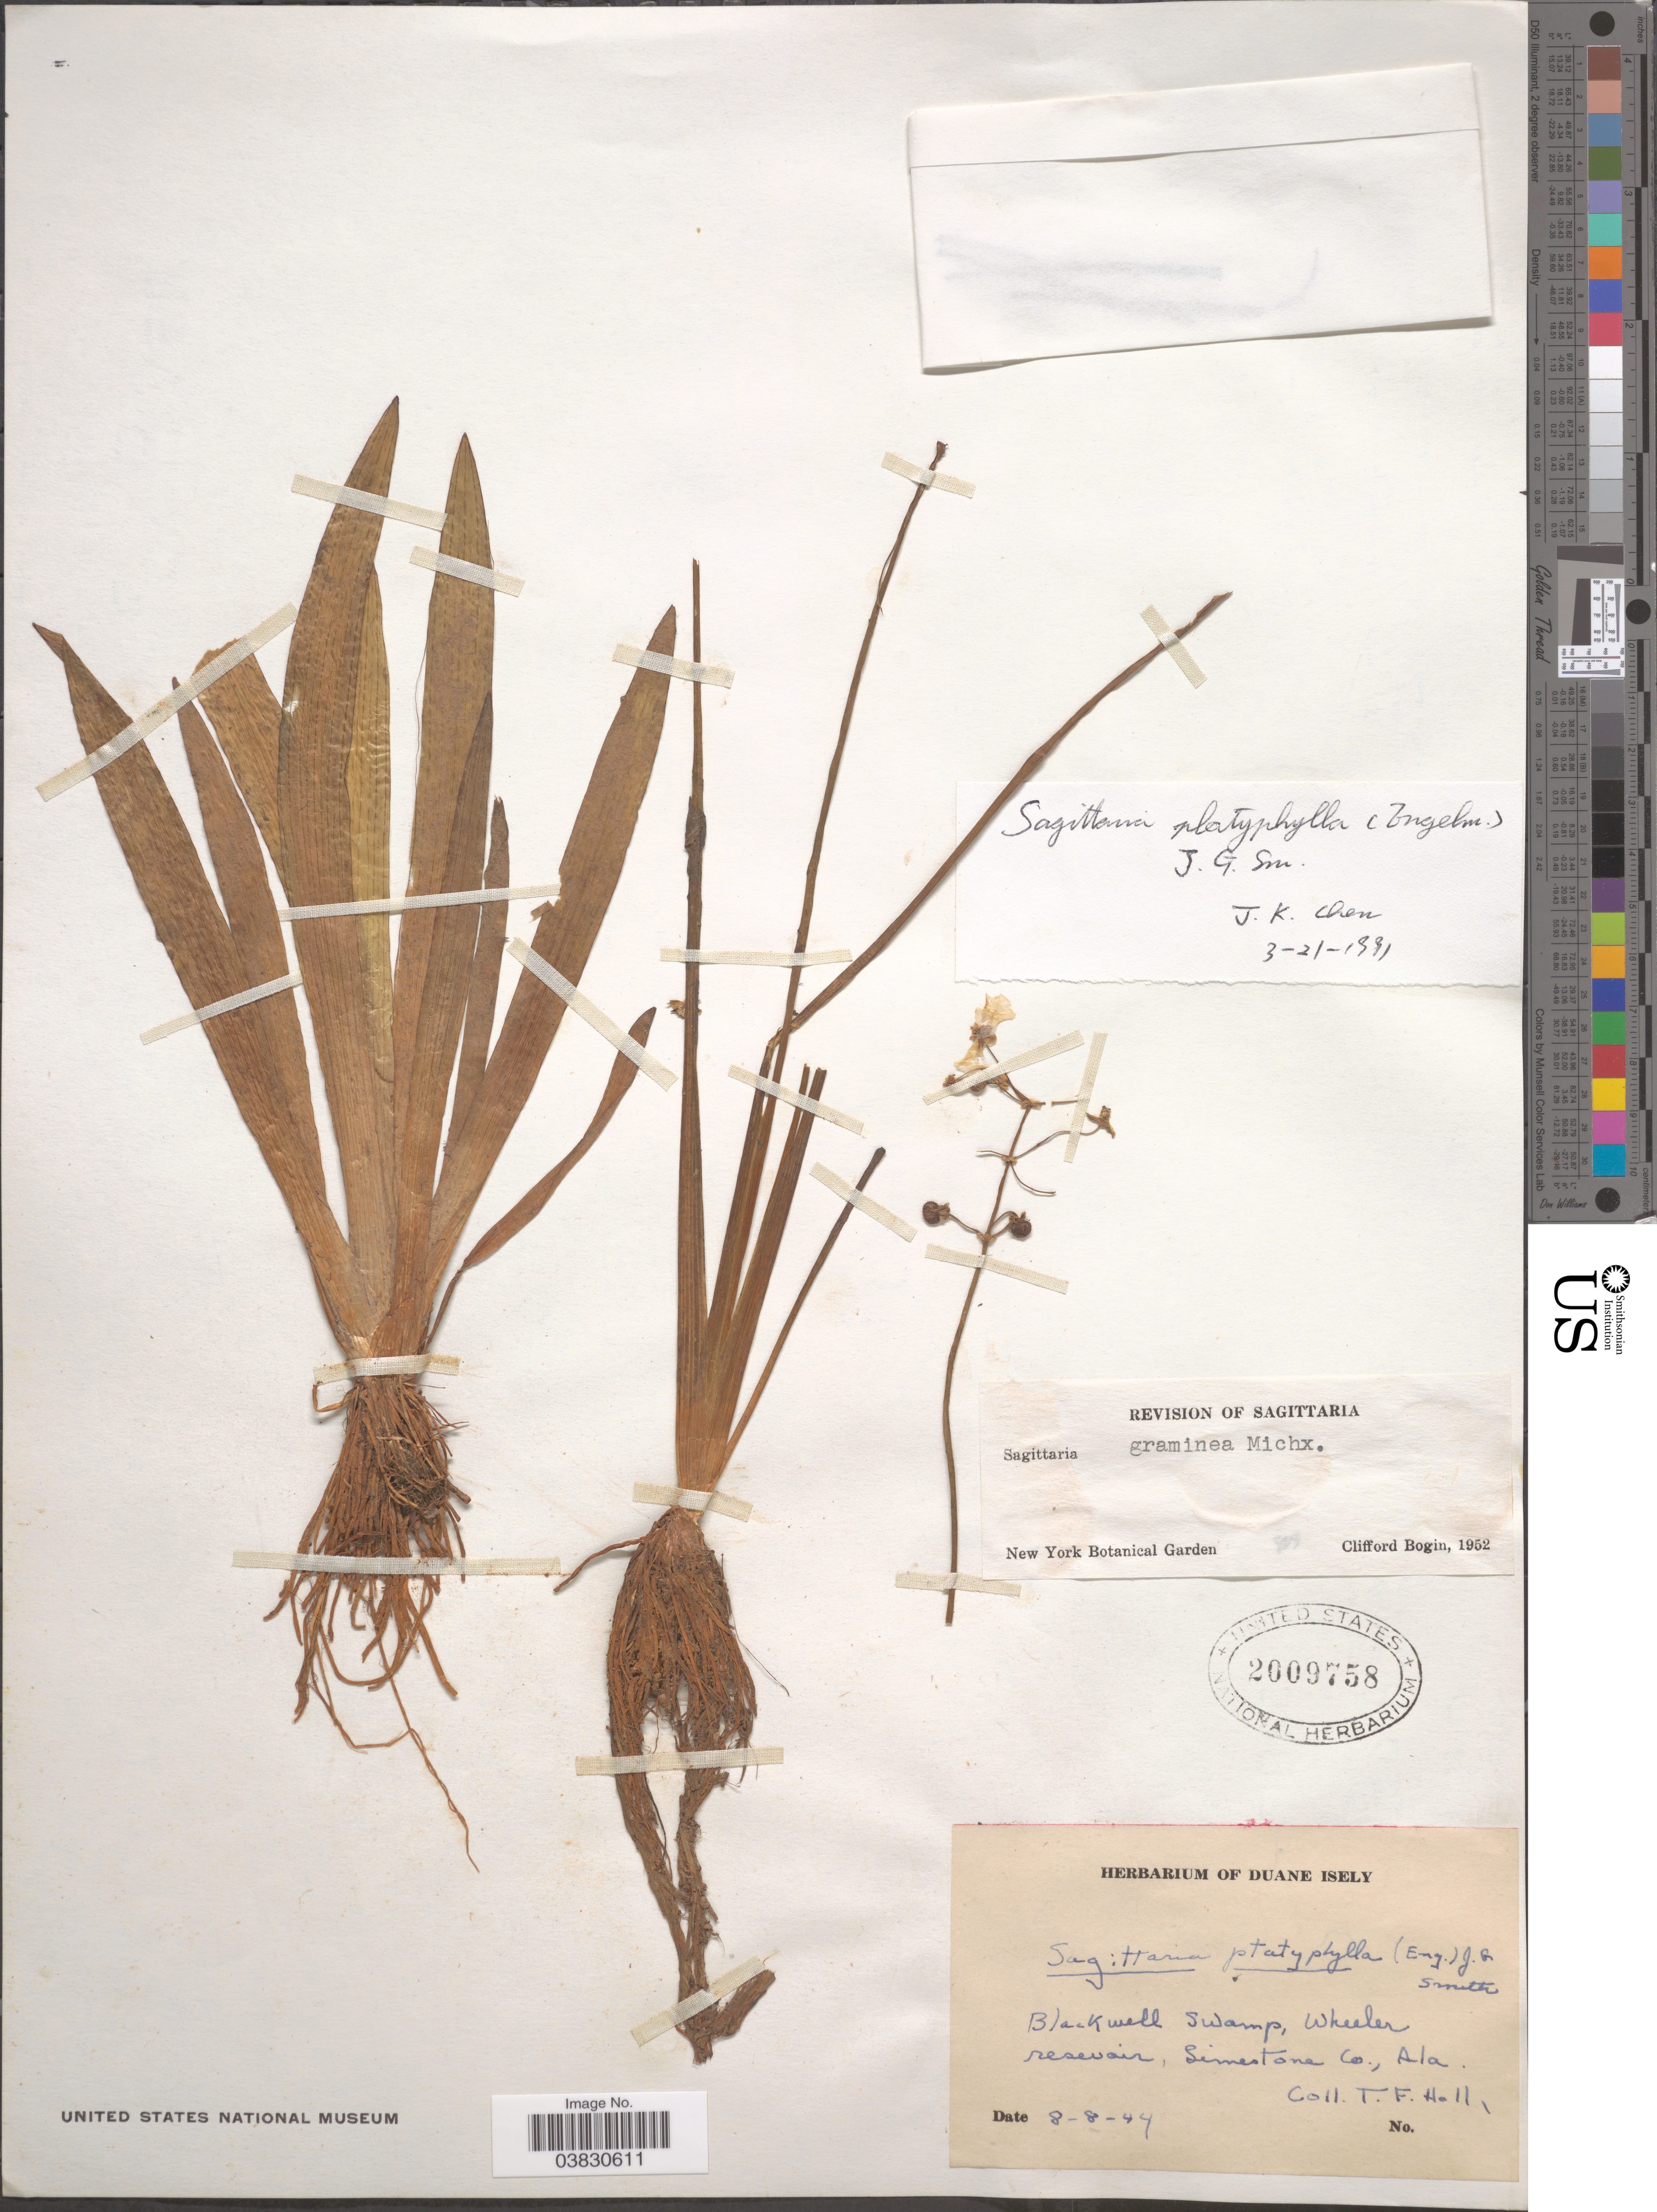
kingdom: Plantae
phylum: Tracheophyta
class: Liliopsida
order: Alismatales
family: Alismataceae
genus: Sagittaria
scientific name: Sagittaria platyphylla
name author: (Englem.) J.G. Sm.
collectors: T. Holl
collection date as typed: Transcribed d/m/y: 8/8/44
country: United States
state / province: Alabama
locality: Blackwell Samp, Wheeler reservoir, Limestone Co.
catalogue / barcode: US 2009758